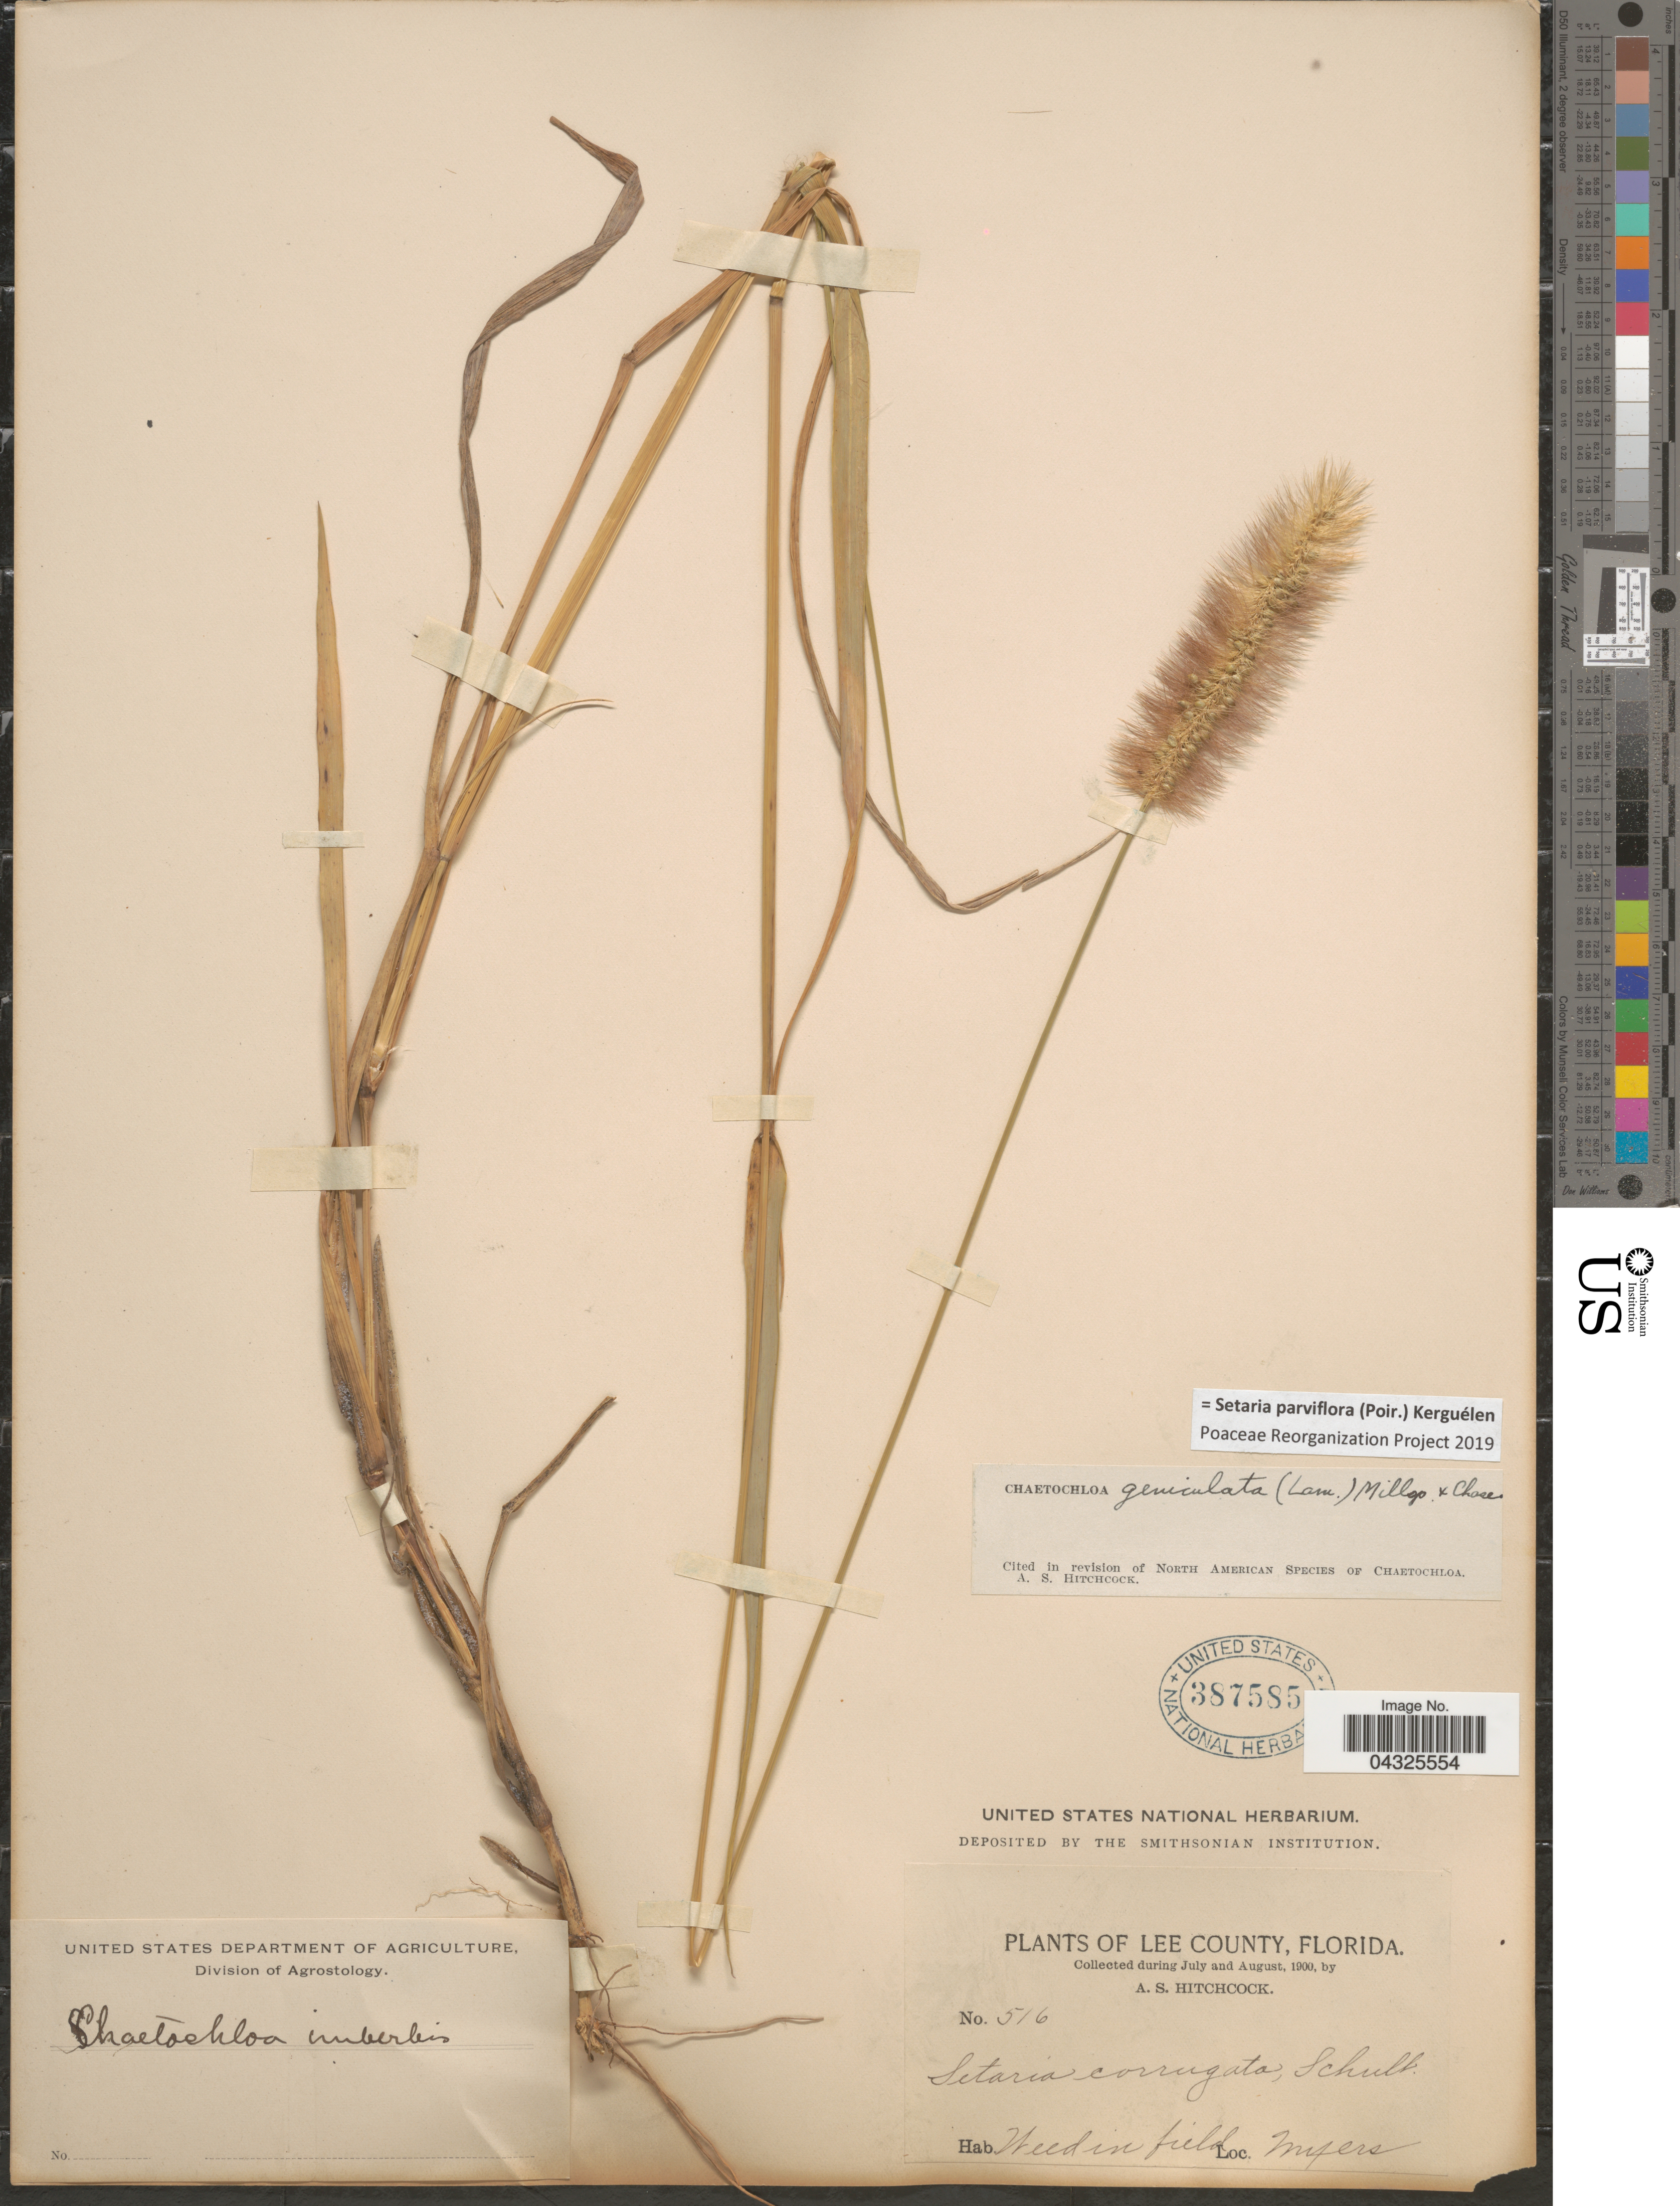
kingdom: Plantae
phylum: Tracheophyta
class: Liliopsida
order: Poales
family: Poaceae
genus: Setaria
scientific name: Setaria parviflora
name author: (Poir.) Kerguélen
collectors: A. S. Hitchcock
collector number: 516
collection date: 1900-07/1900-08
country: United States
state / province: Florida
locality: Lee County. Myers.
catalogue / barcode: US 387585